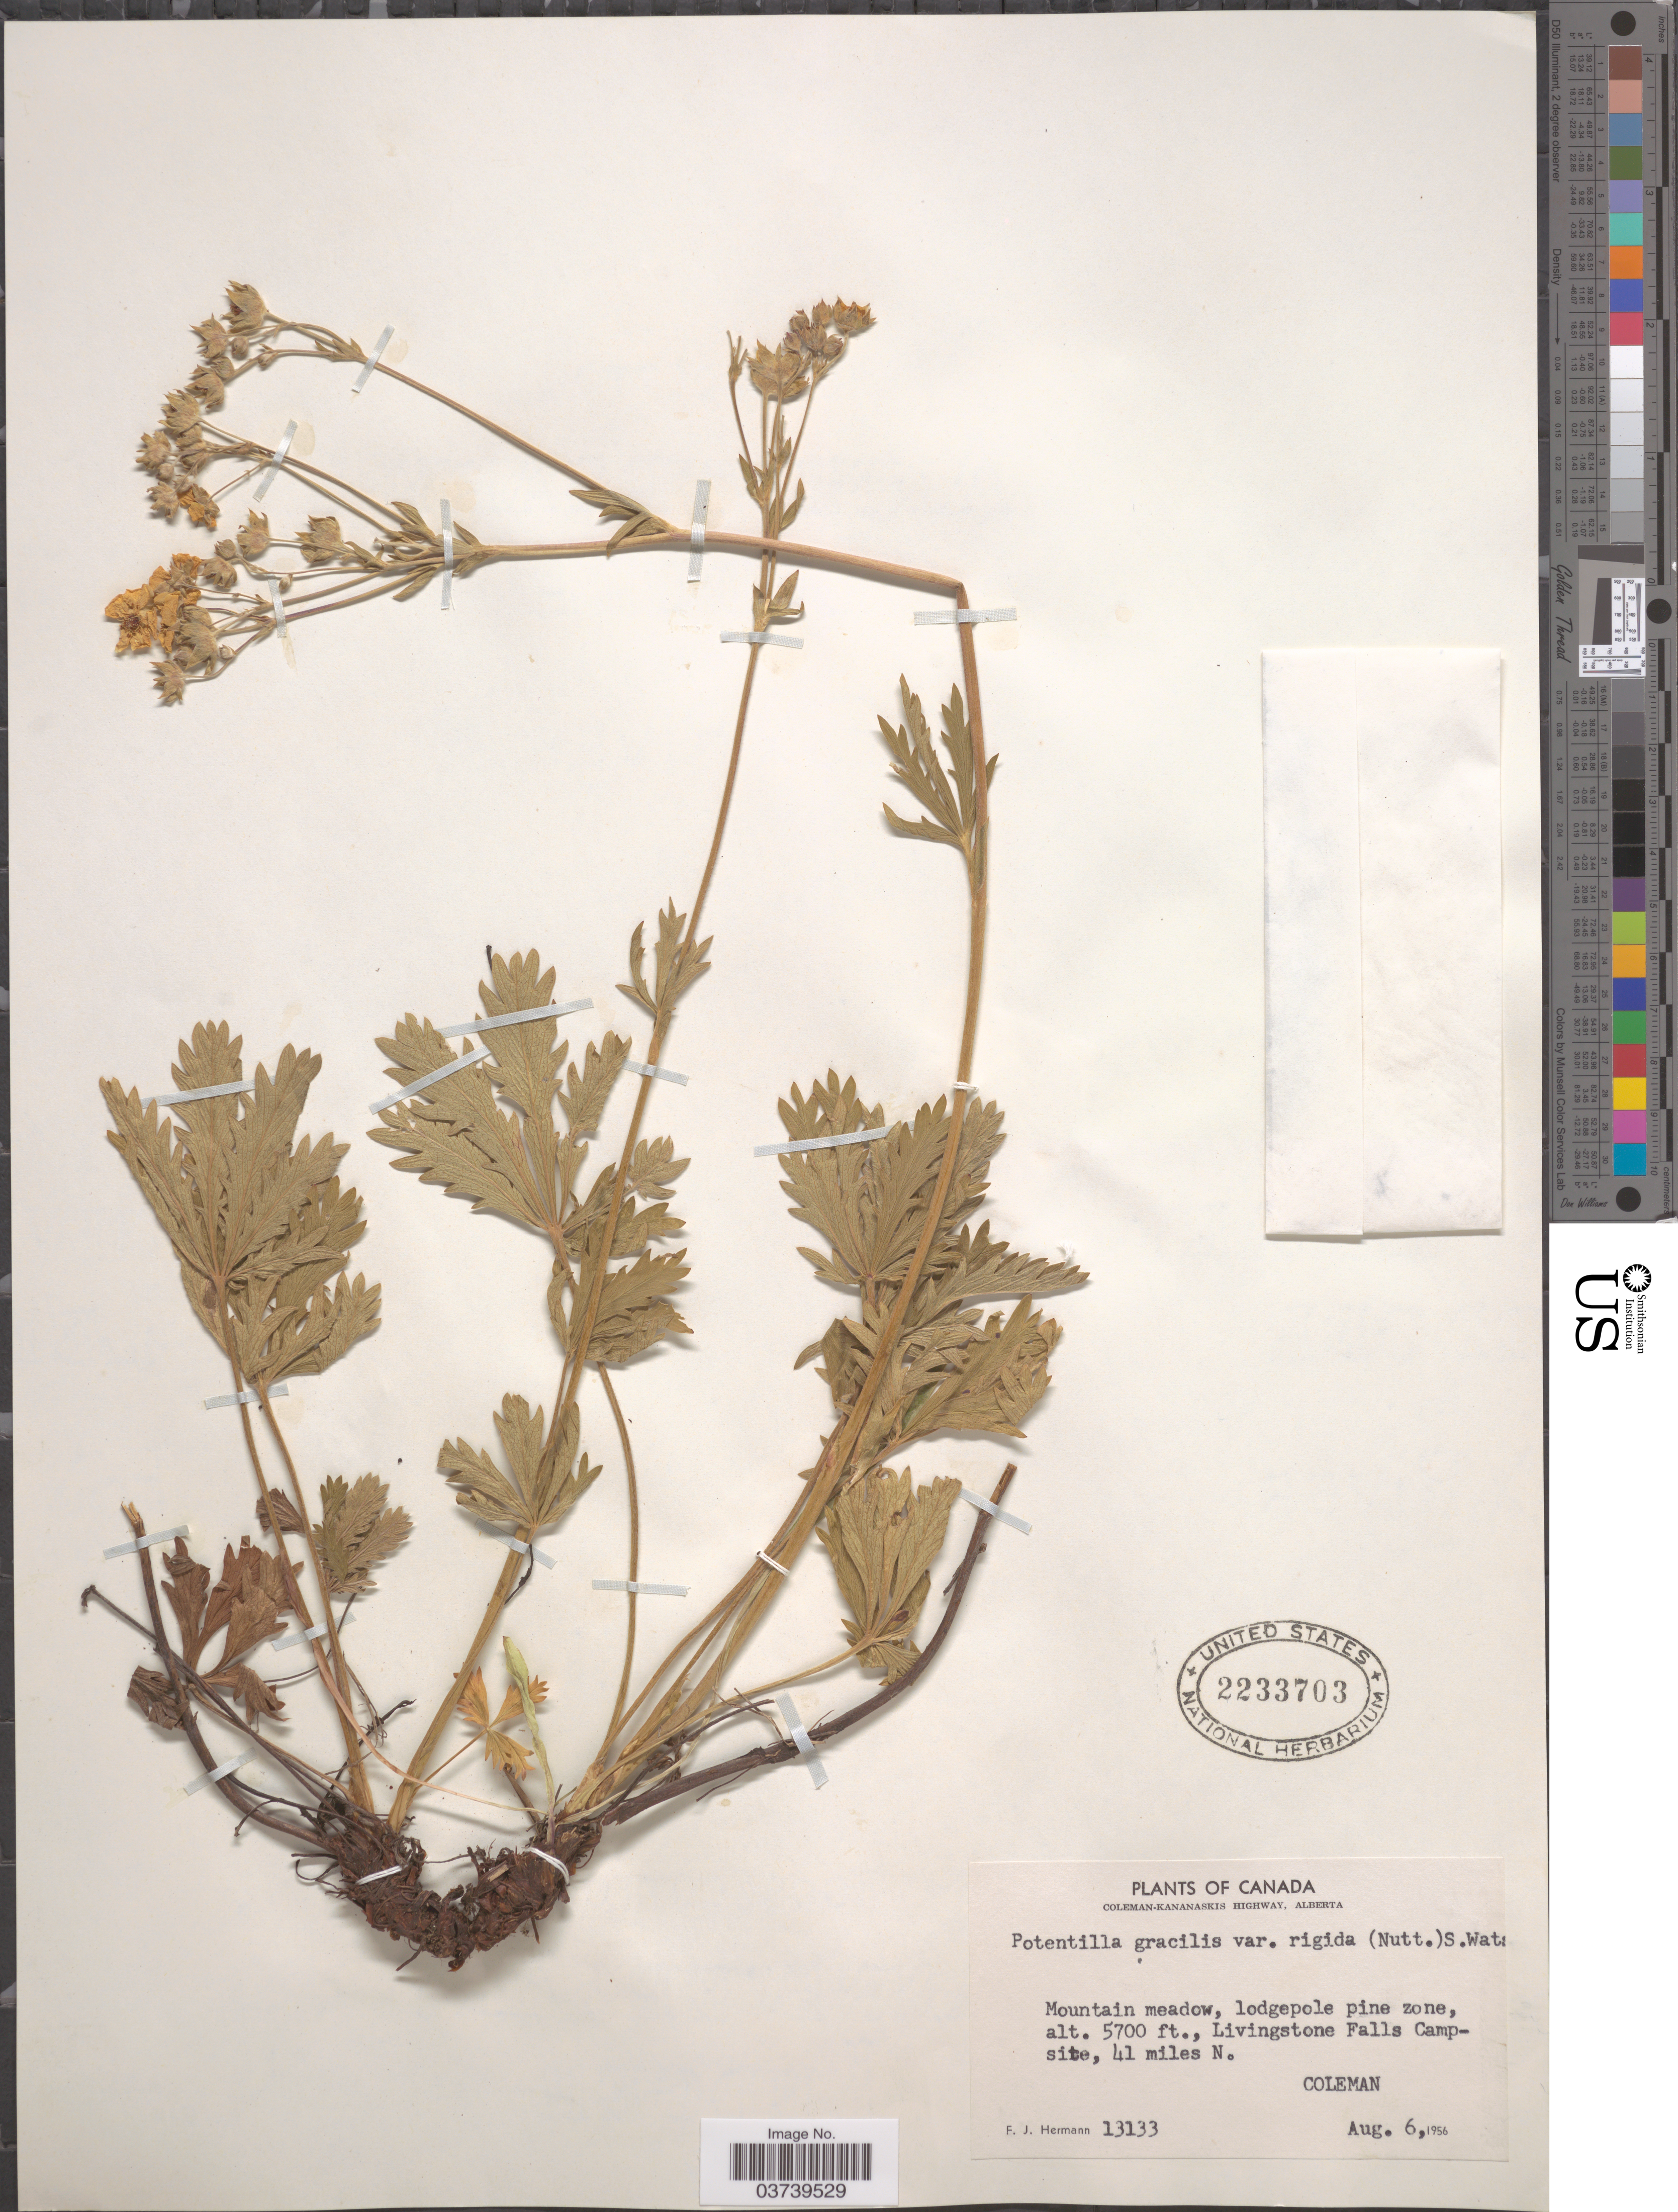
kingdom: Plantae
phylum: Tracheophyta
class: Magnoliopsida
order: Rosales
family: Rosaceae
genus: Potentilla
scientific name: Potentilla gracilis var. fastigiata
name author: (Nutt.) S. Watson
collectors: F. J. Hermann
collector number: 13133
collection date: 1956-08-06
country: Canada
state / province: Alberta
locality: Coleman-Kananaskis Highway, Alberta. Mountain meadow, lodgepole pine zone, Livingstone Falls Campsite, 41 miles N. Coleman.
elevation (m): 1737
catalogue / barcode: US 2233703